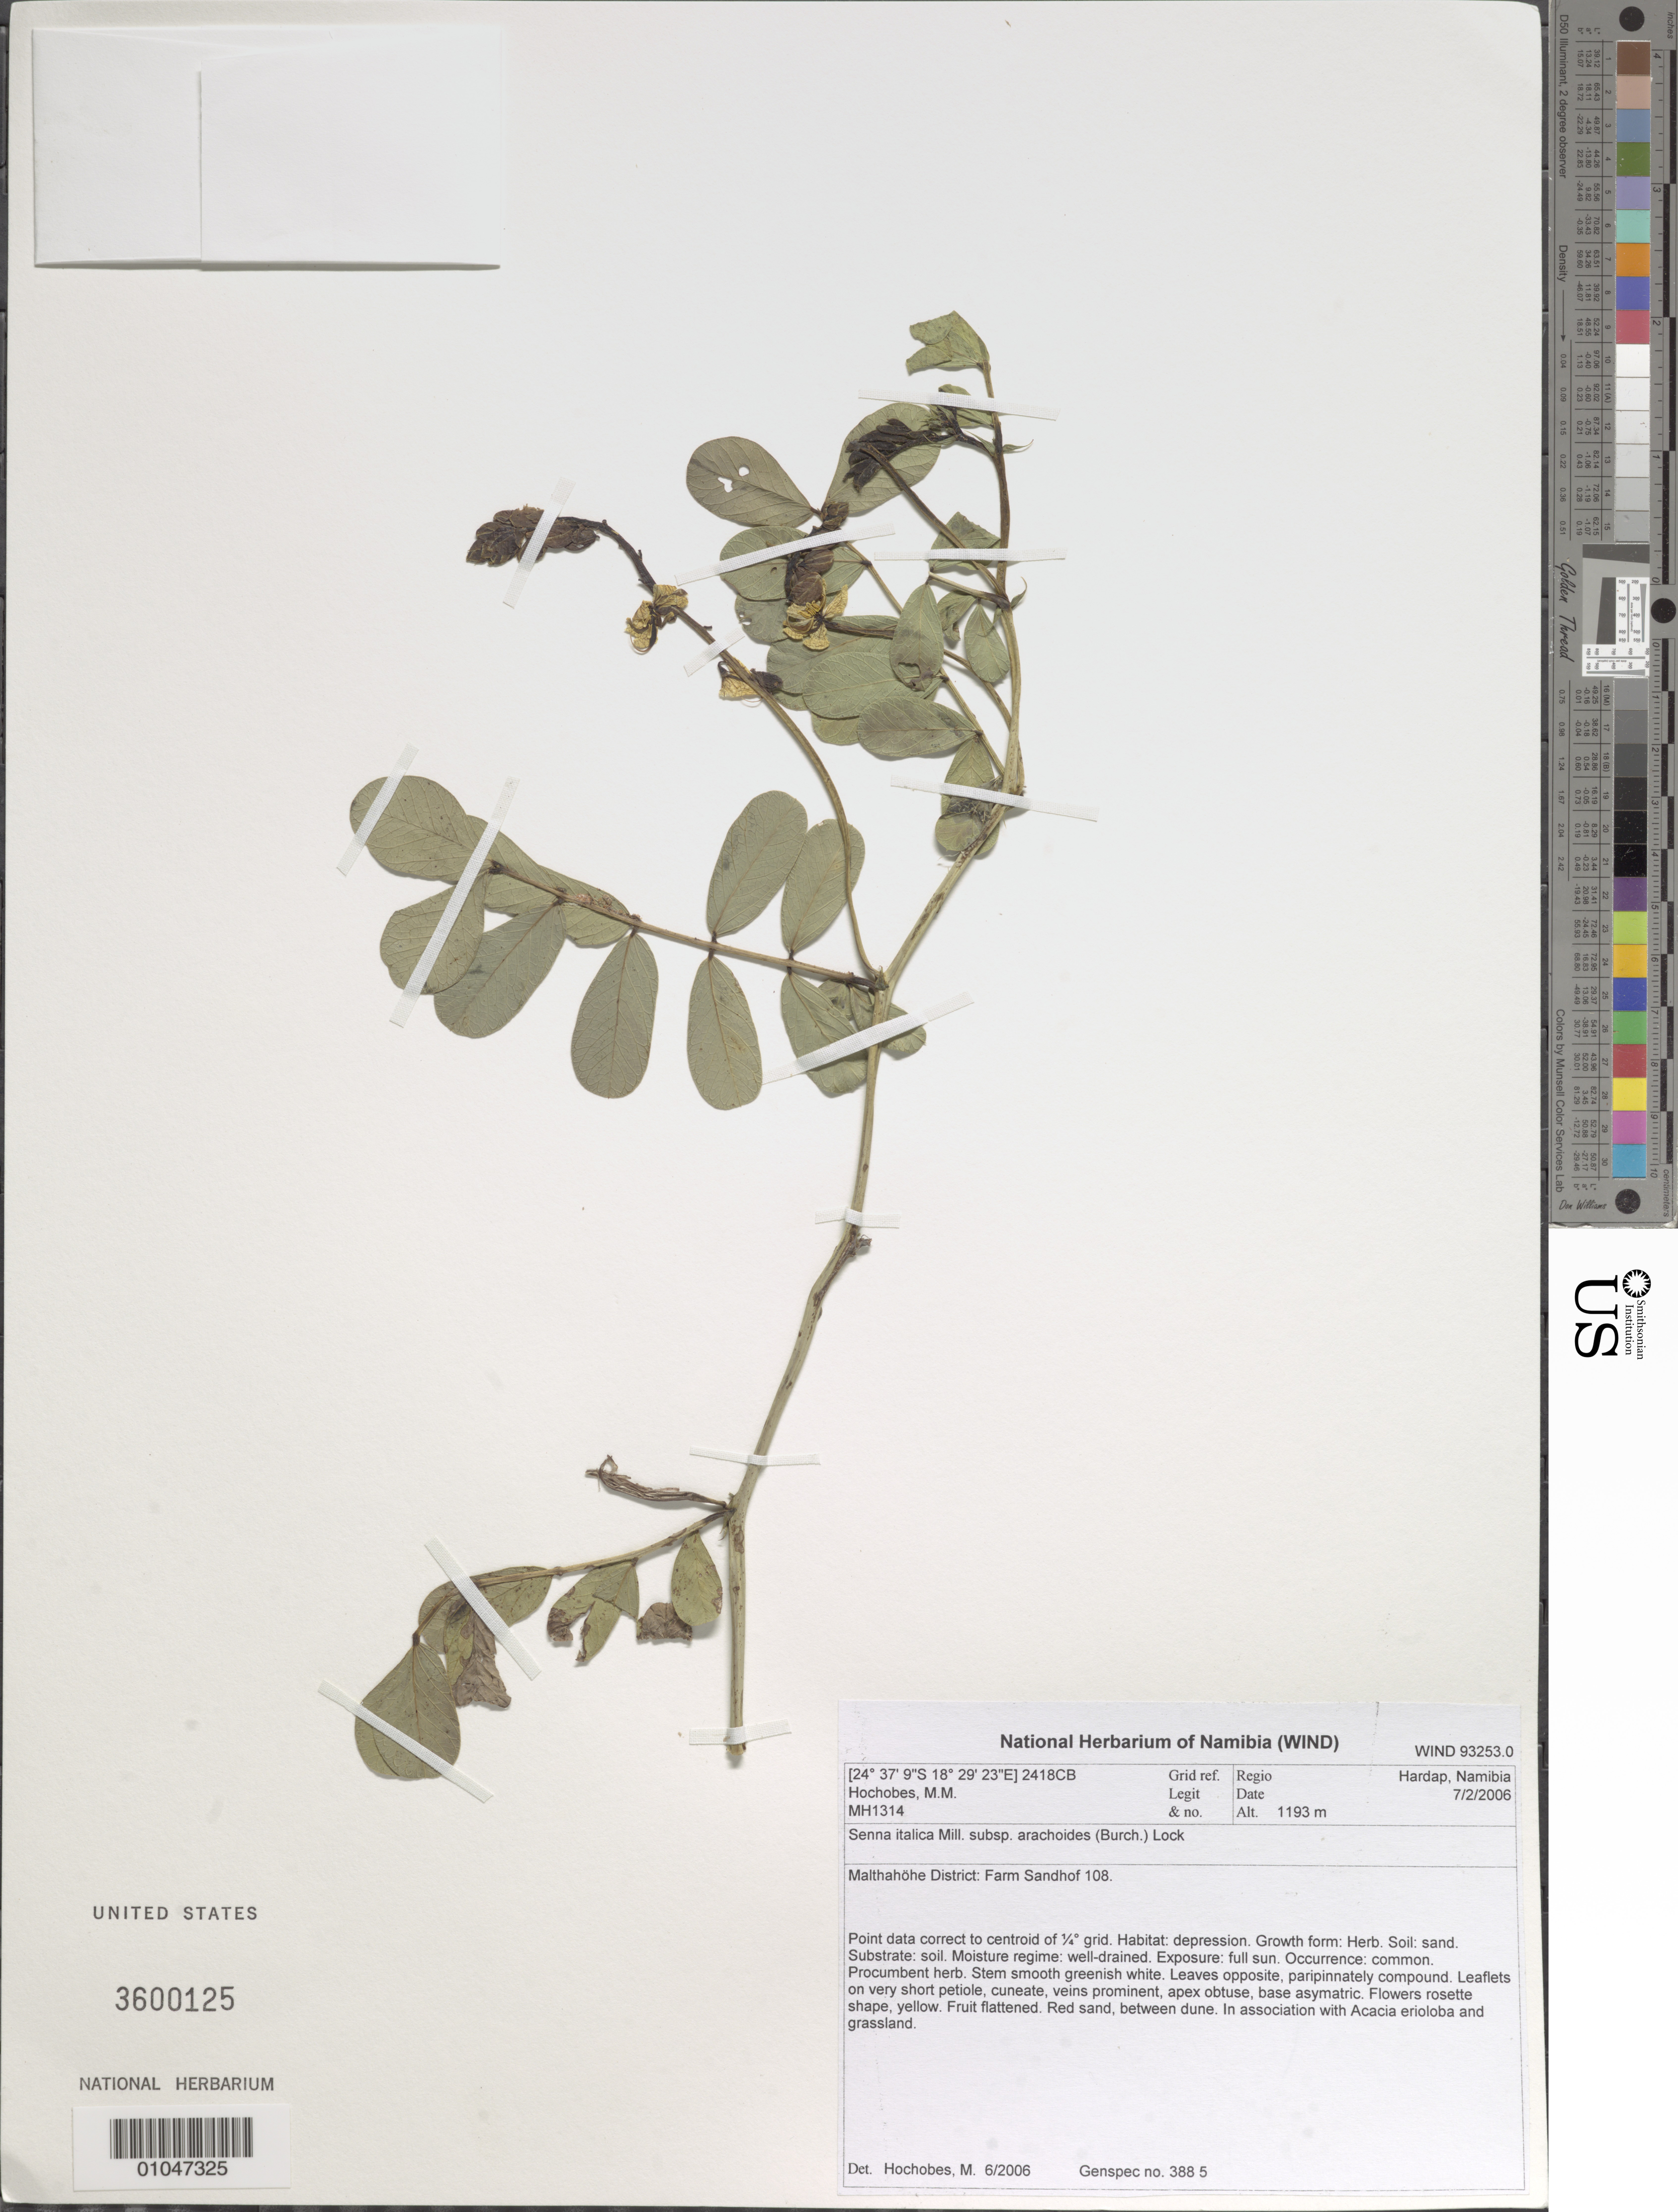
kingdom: Plantae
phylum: Tracheophyta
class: Magnoliopsida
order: Fabales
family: Fabaceae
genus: Senna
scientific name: Senna italica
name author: Mill.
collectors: M. Hochobes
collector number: MH1314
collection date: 2006-02-07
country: Namibia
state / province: Hardap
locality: Malthahohe District, Farm Sandhof 108.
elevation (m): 1193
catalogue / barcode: US 3600125